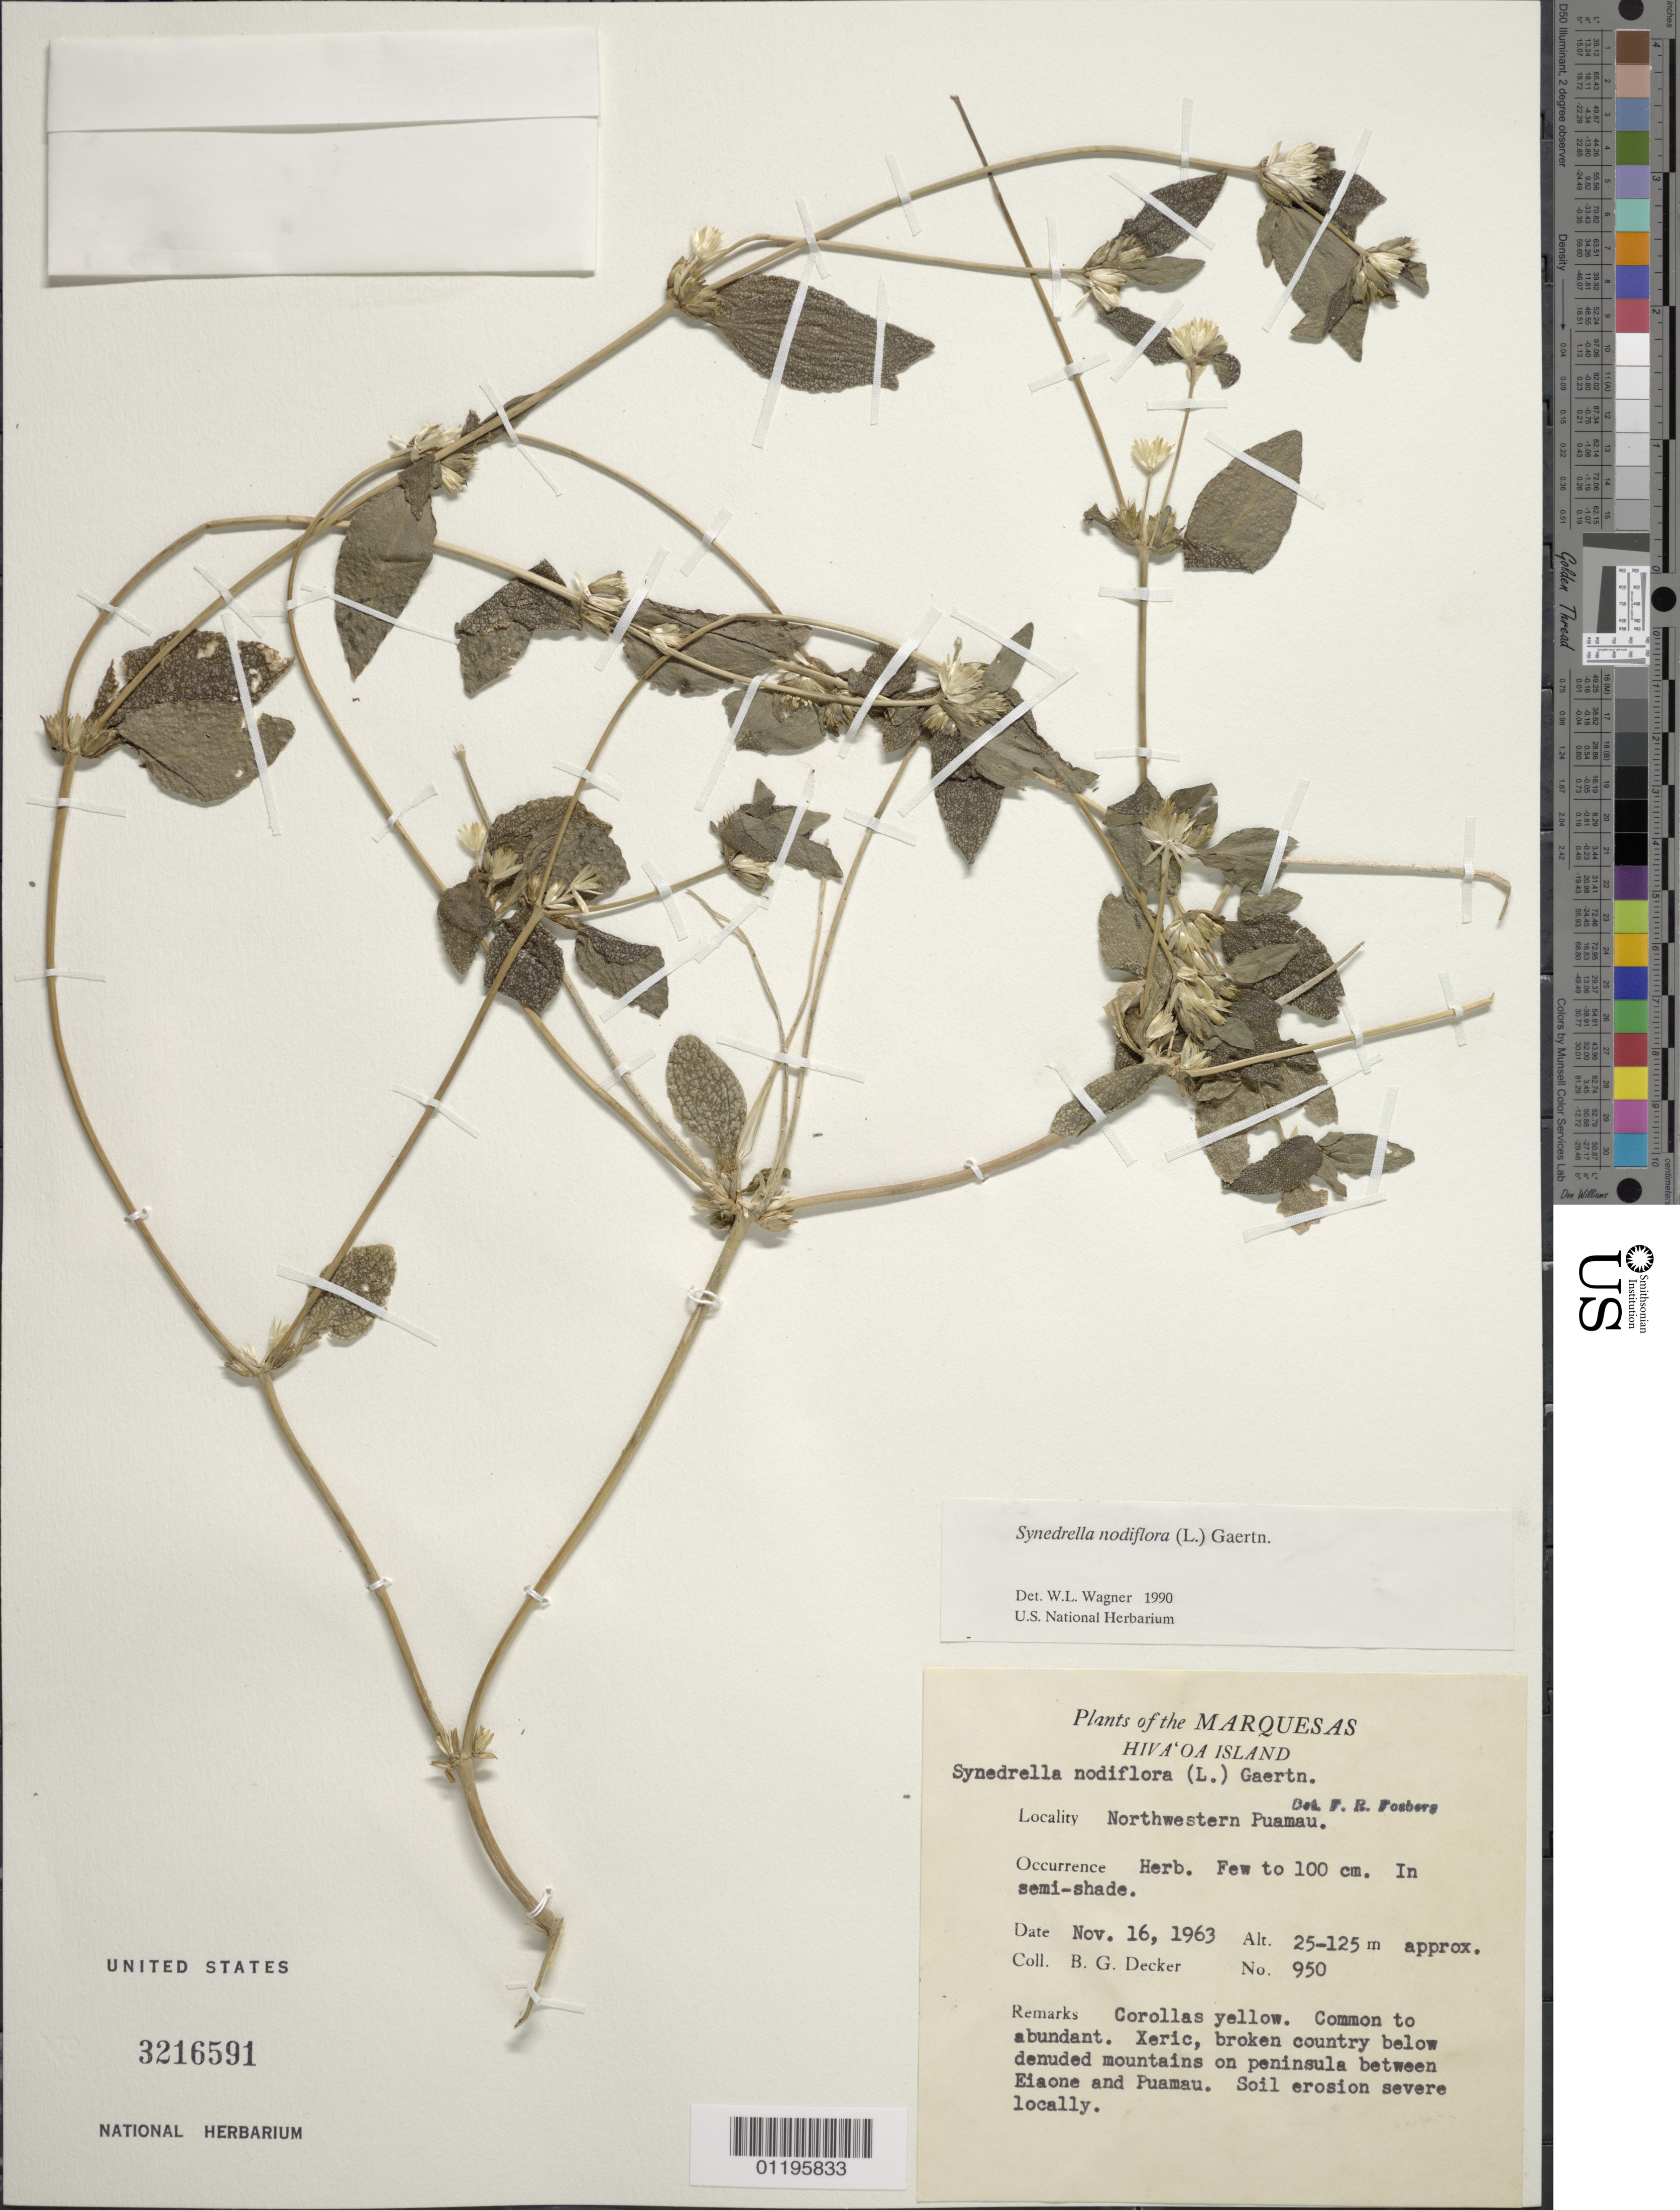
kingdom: Plantae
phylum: Tracheophyta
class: Magnoliopsida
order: Asterales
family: Asteraceae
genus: Synedrella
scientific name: Synedrella nodiflora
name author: (L.) Gaertn.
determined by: Wagner, W. L., (BOT), Smithsonian Institution - National Museum of Natural History (UNITED STATES)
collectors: B. G. Decker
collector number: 950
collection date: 1963-11-16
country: French Polynesia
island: Hiva Oa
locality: NW Puamau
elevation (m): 25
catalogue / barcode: US 3216591